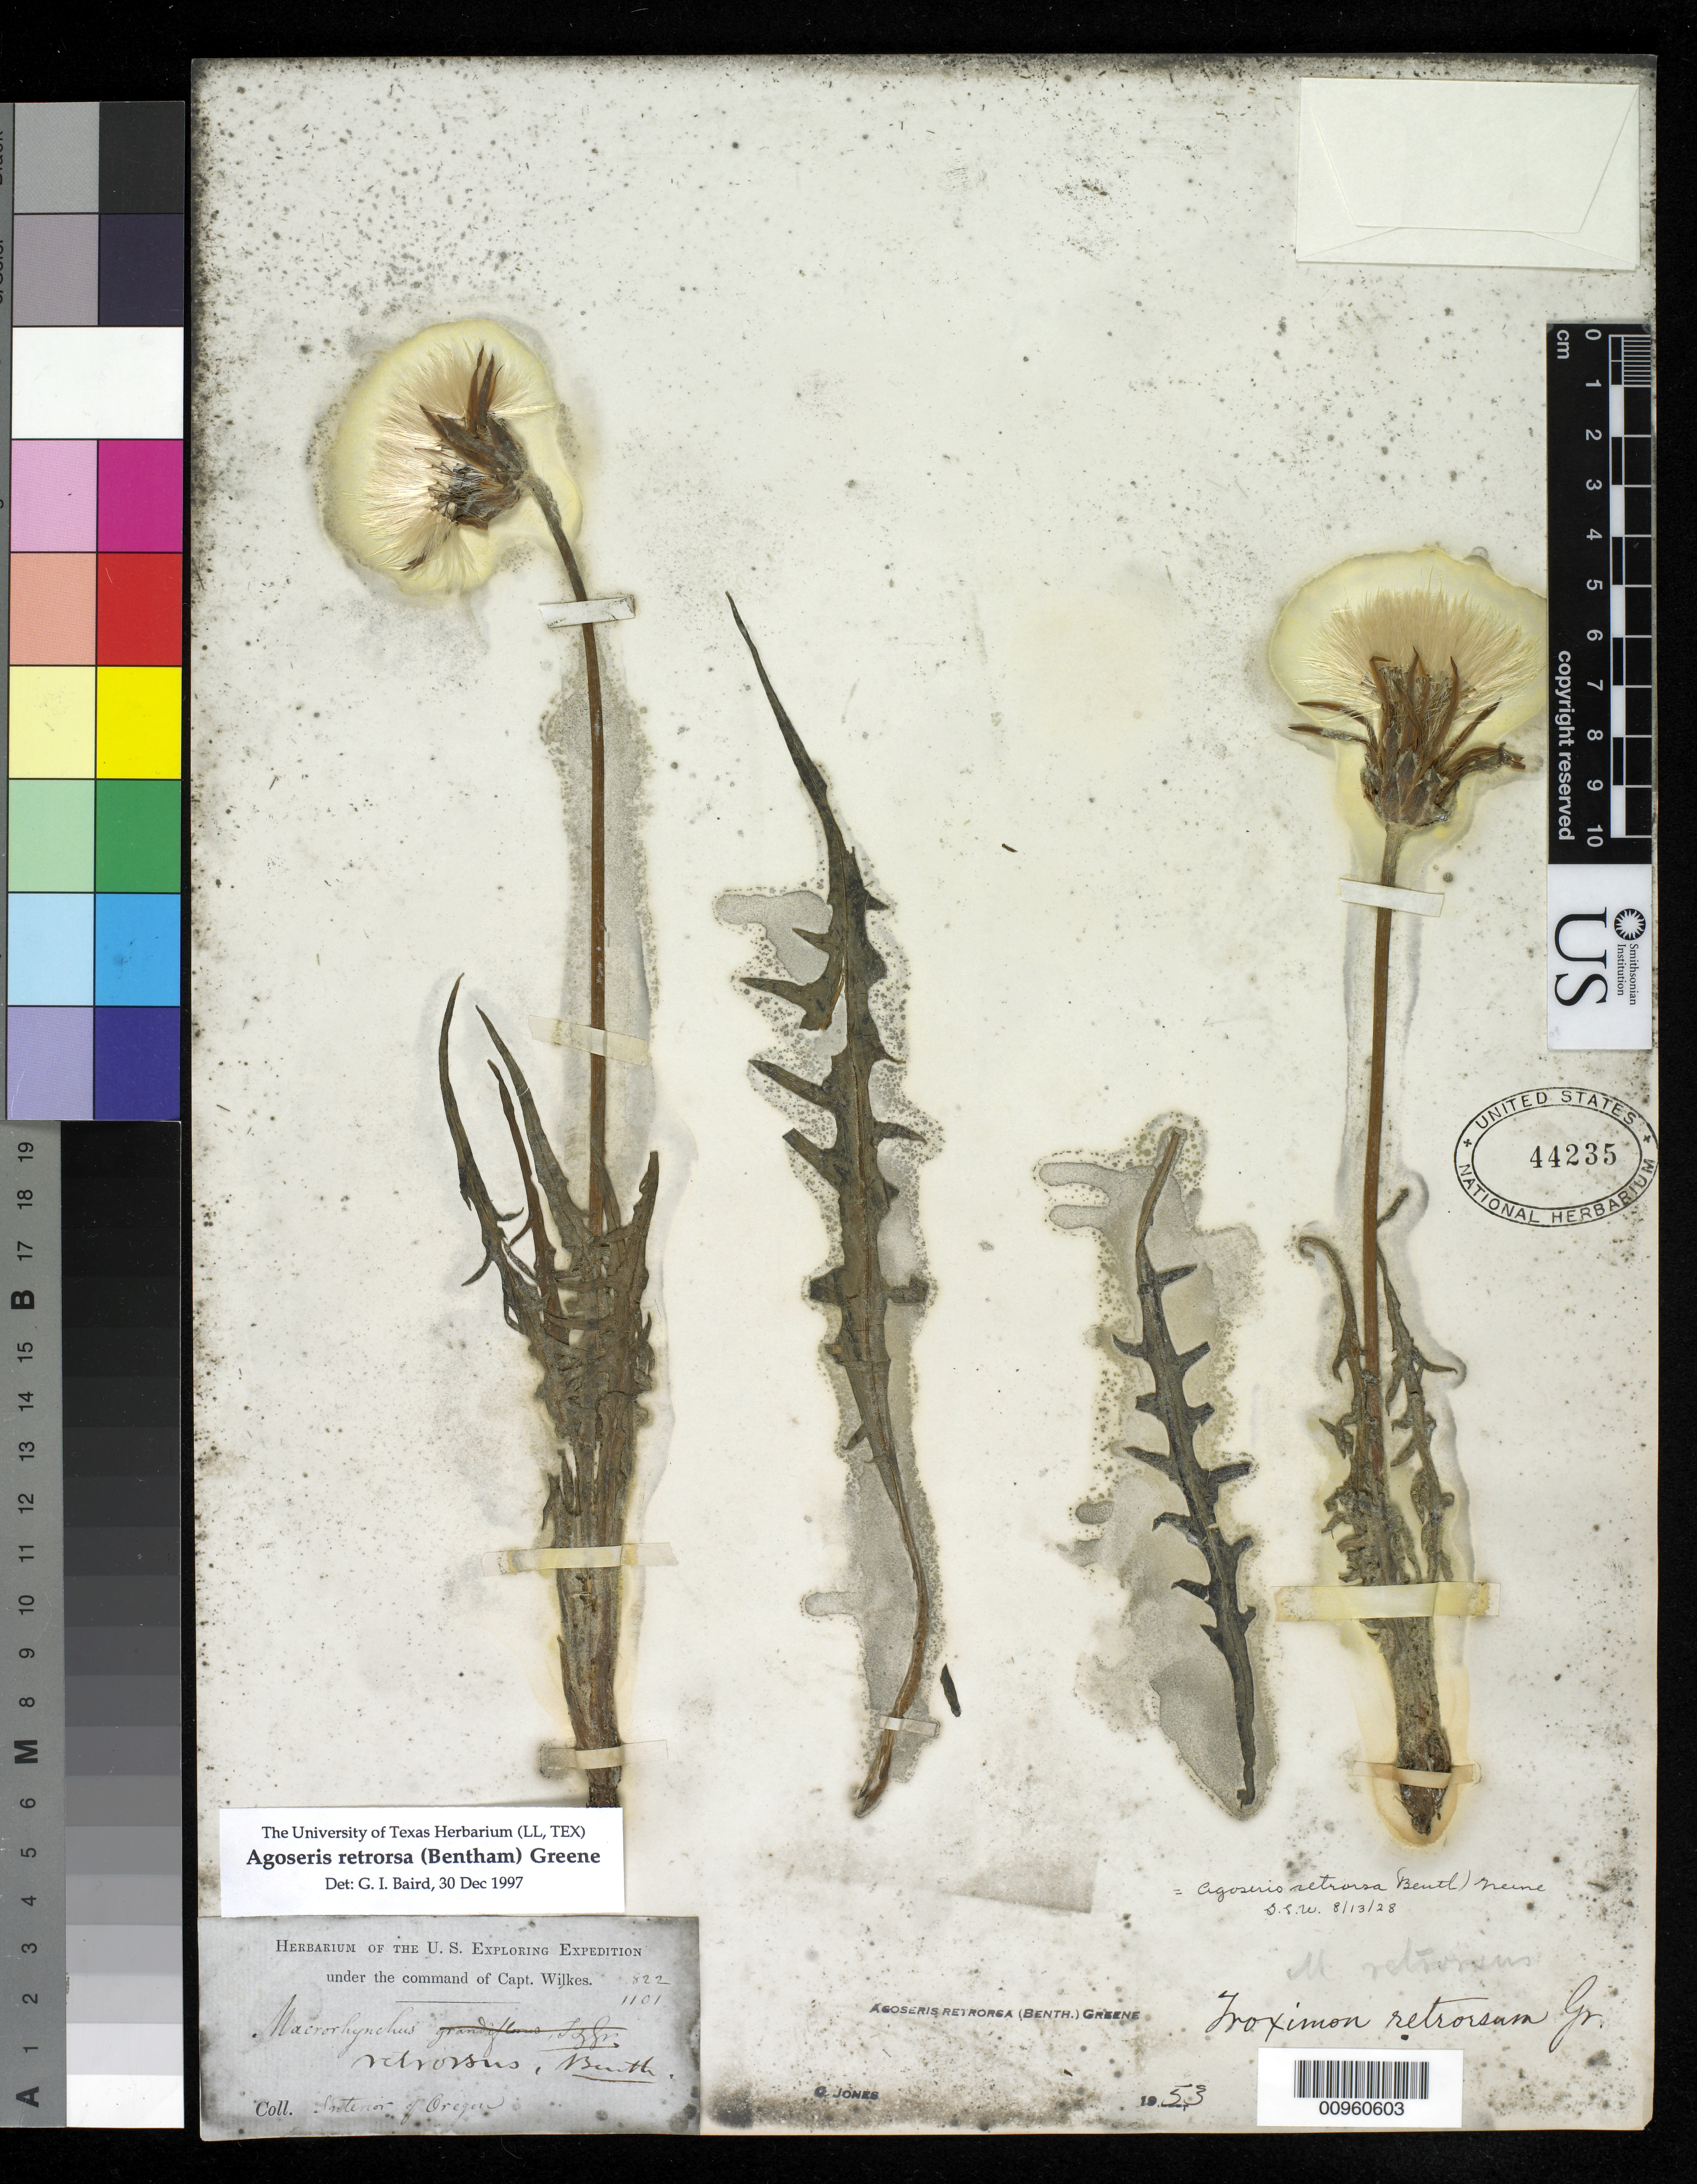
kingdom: Plantae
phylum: Tracheophyta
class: Magnoliopsida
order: Asterales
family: Asteraceae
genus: Agoseris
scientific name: Agoseris retrorsa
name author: (Benth.) Greene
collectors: Wilkes Explor. Exped.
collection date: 1838/1842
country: United States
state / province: Oregon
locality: State of Oregon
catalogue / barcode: US 44235